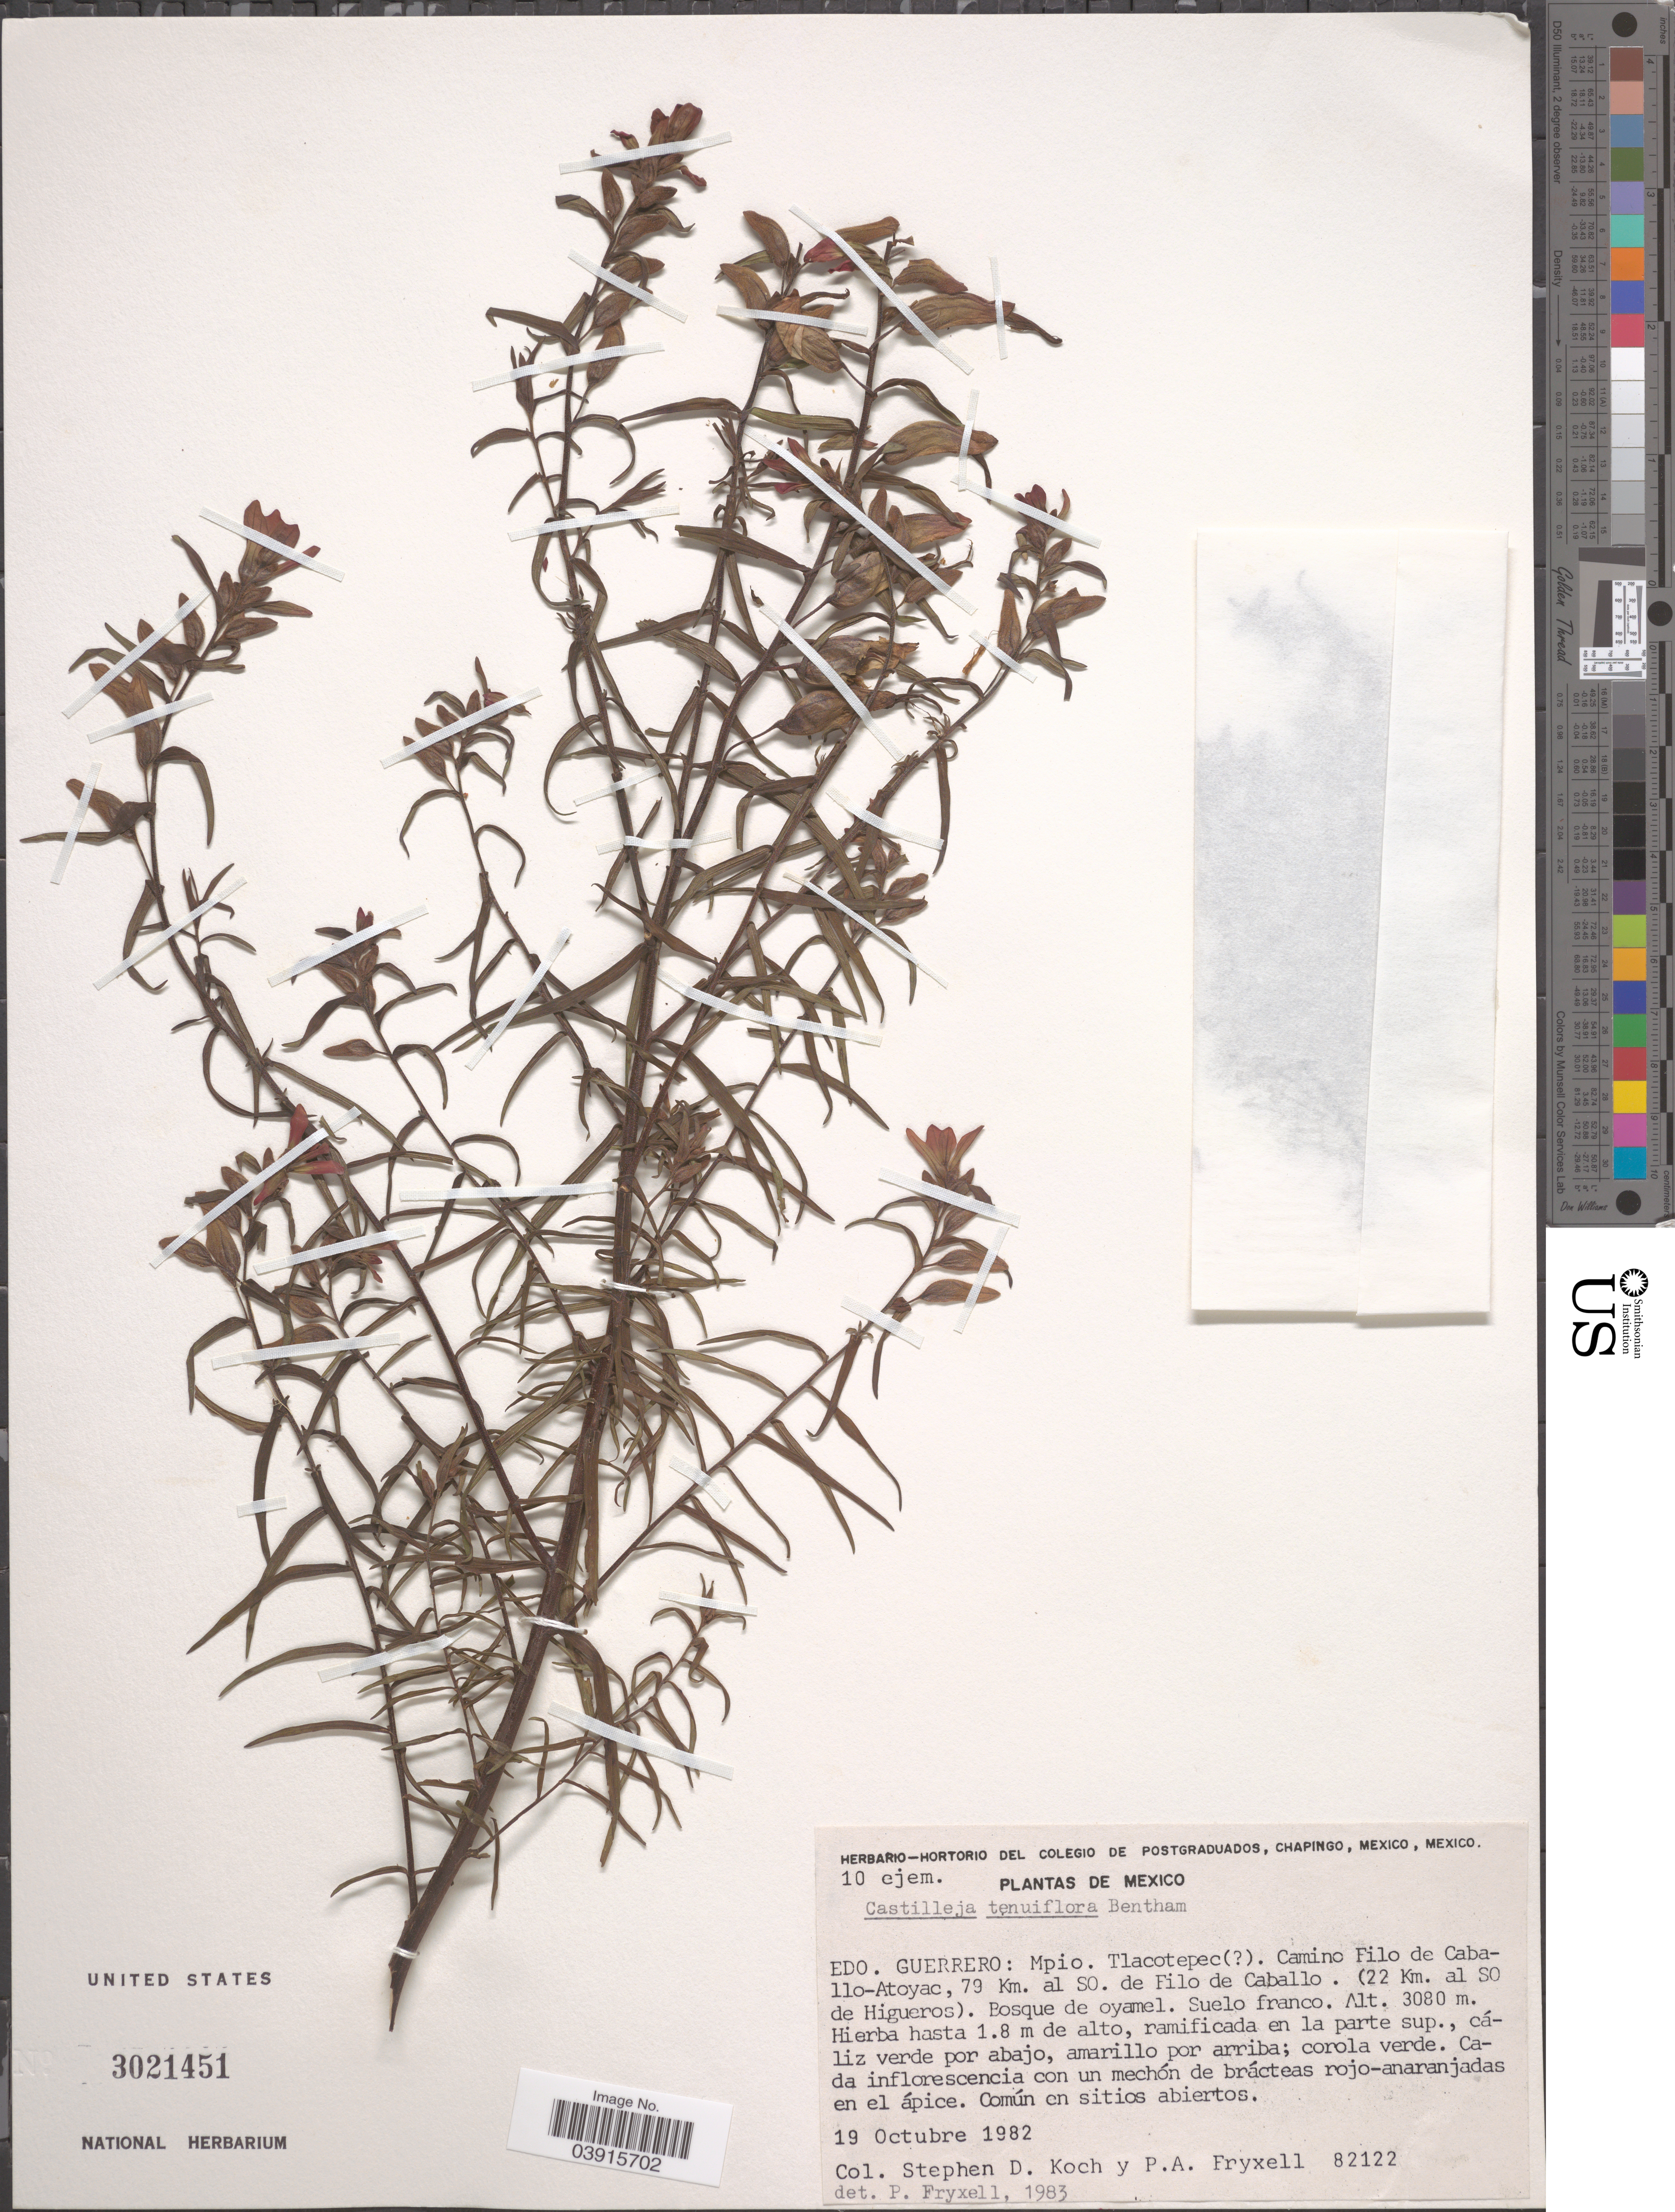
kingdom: Plantae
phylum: Tracheophyta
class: Magnoliopsida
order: Lamiales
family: Orobanchaceae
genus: Castilleja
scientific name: Castilleja tenuiflora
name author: Benth.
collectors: S. D. Koch & P. A. Fryxell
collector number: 82122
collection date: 1982-10-19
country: Mexico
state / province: Guerrero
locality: Mpio. Tlacotepec. Camino Filo de Caballo-Atoyac, 79 Km. al SO. de Filo de Caballo. (22 Km. al SO de Higueros).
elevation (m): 3080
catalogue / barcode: US 3021451